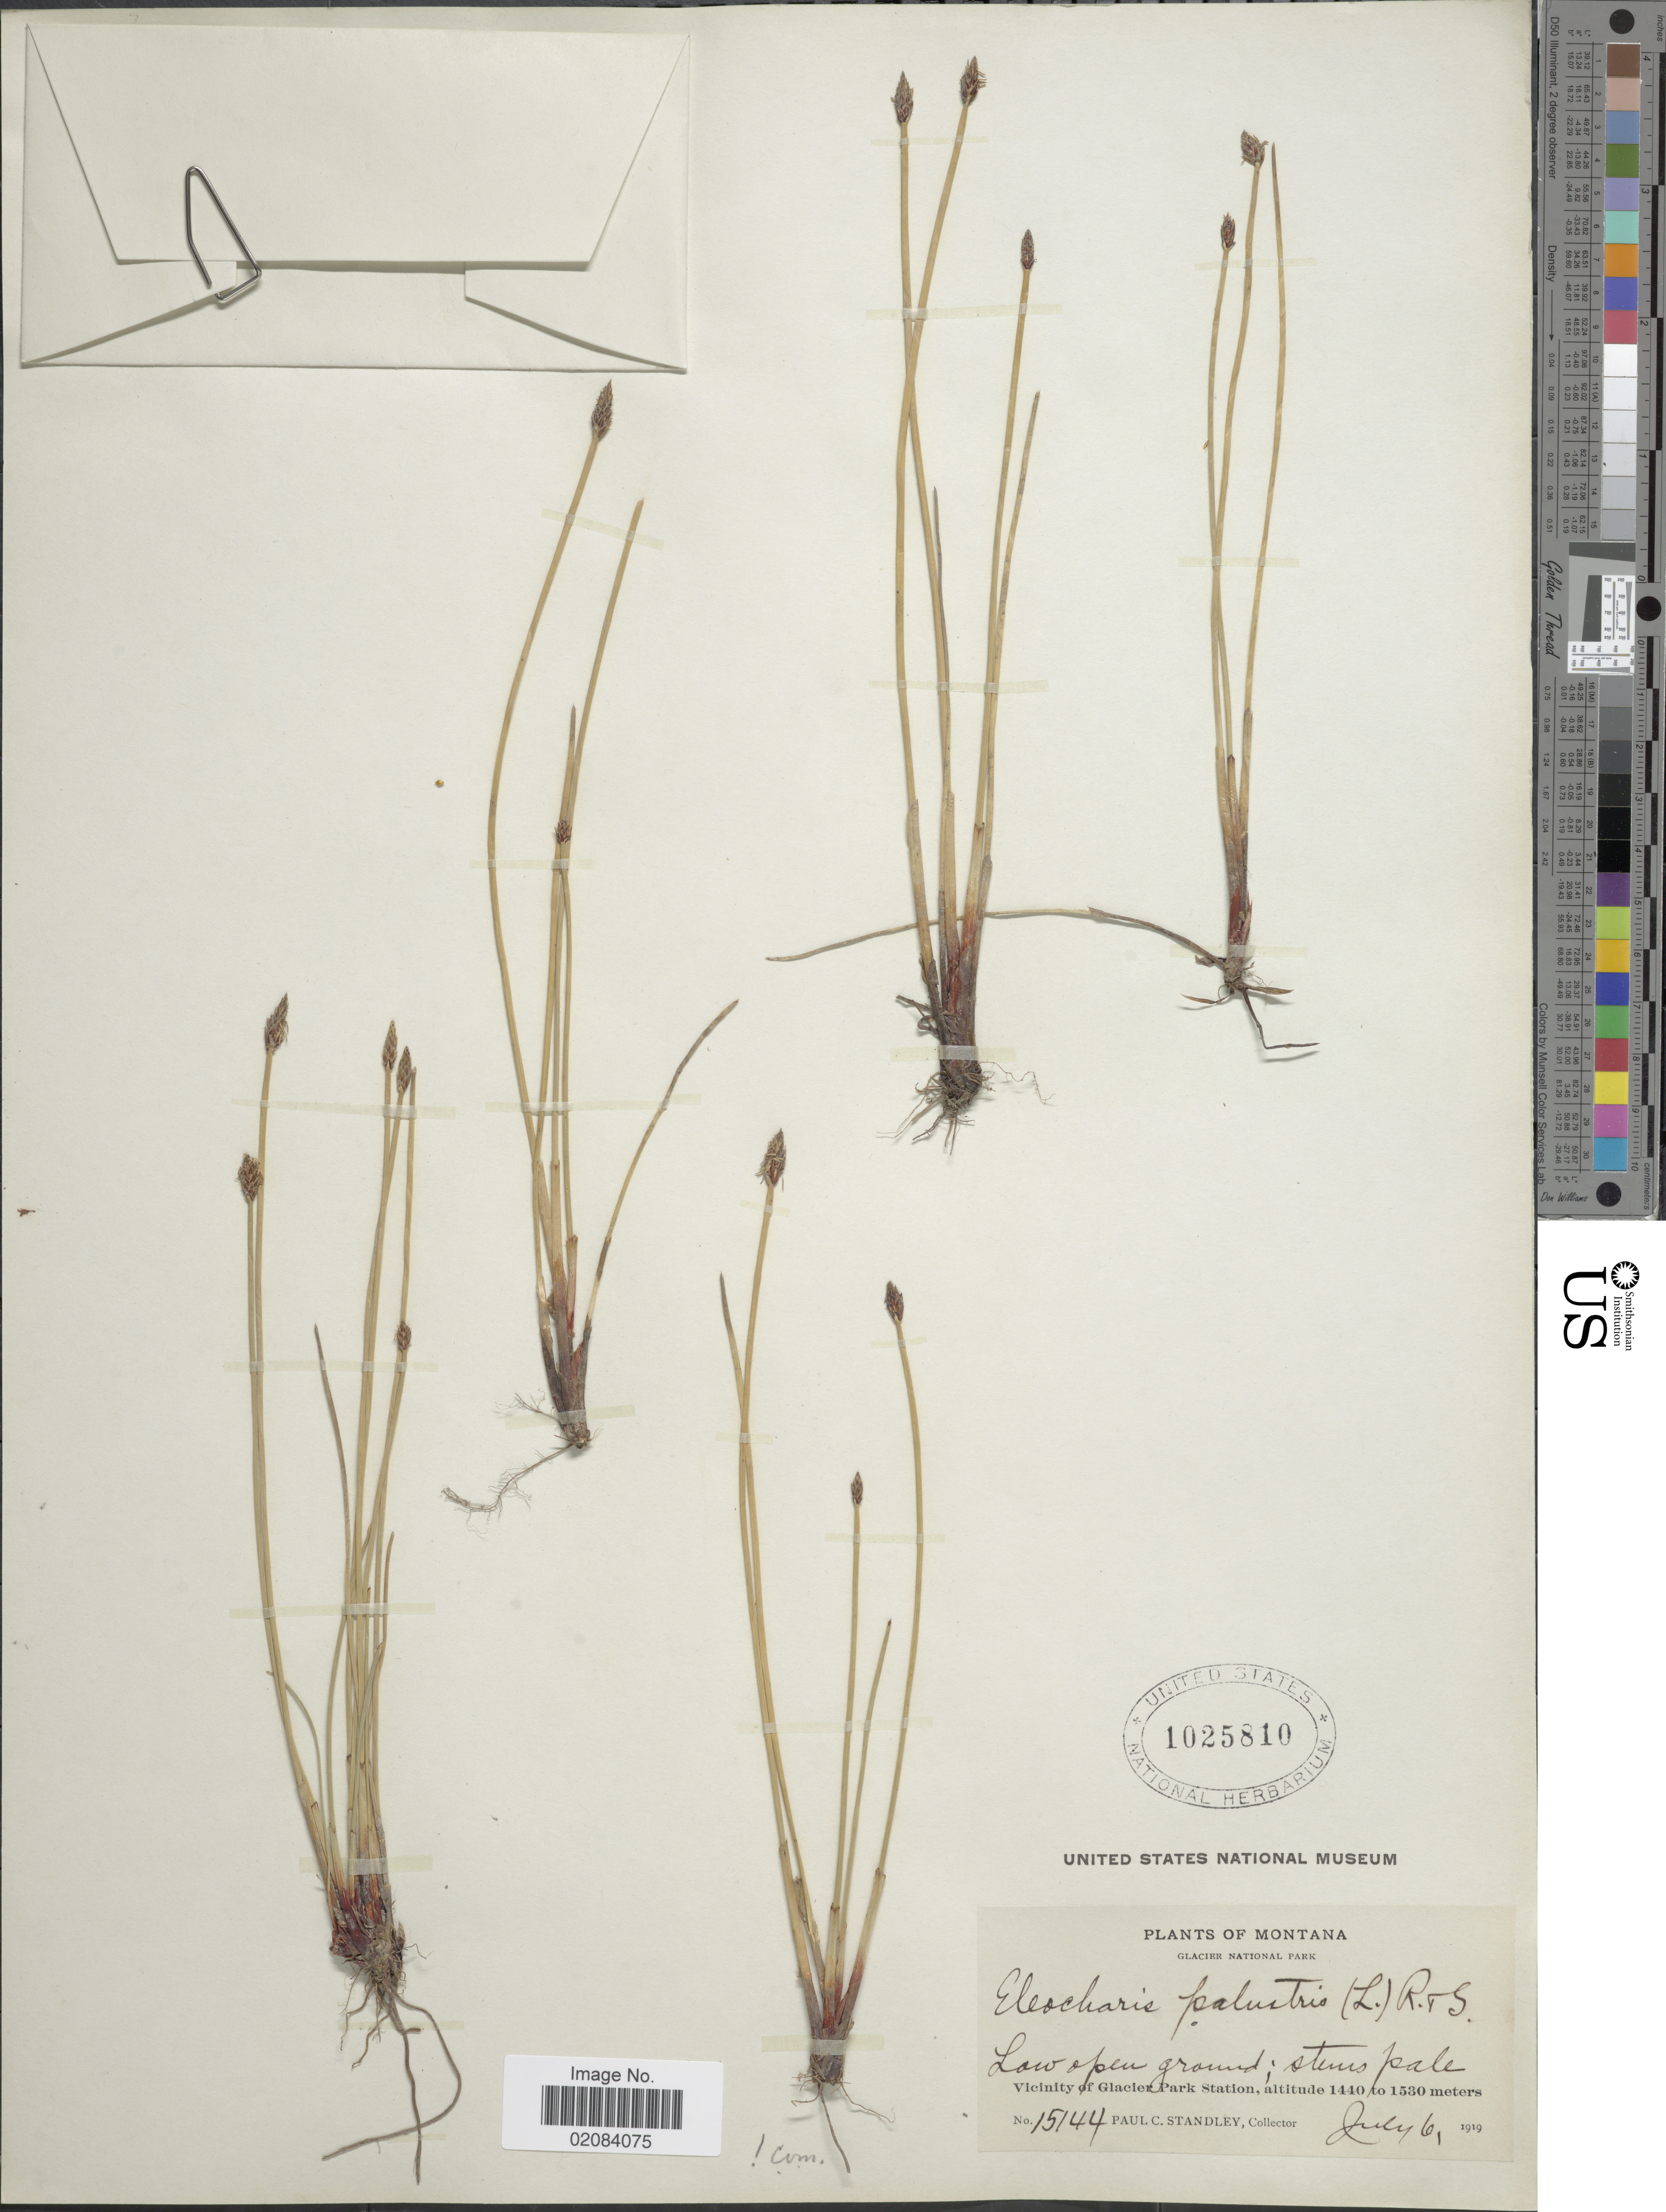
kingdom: Plantae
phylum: Tracheophyta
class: Liliopsida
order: Poales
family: Cyperaceae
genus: Eleocharis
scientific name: Eleocharis palustris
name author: (L.) Roem. & Schult.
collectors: P. C. Standley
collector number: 15144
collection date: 1919-07-06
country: United States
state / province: Montana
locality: Glacier National Park, Low open ground, Vicinity of Glacier Park Station.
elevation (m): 1440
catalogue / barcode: US 1025810